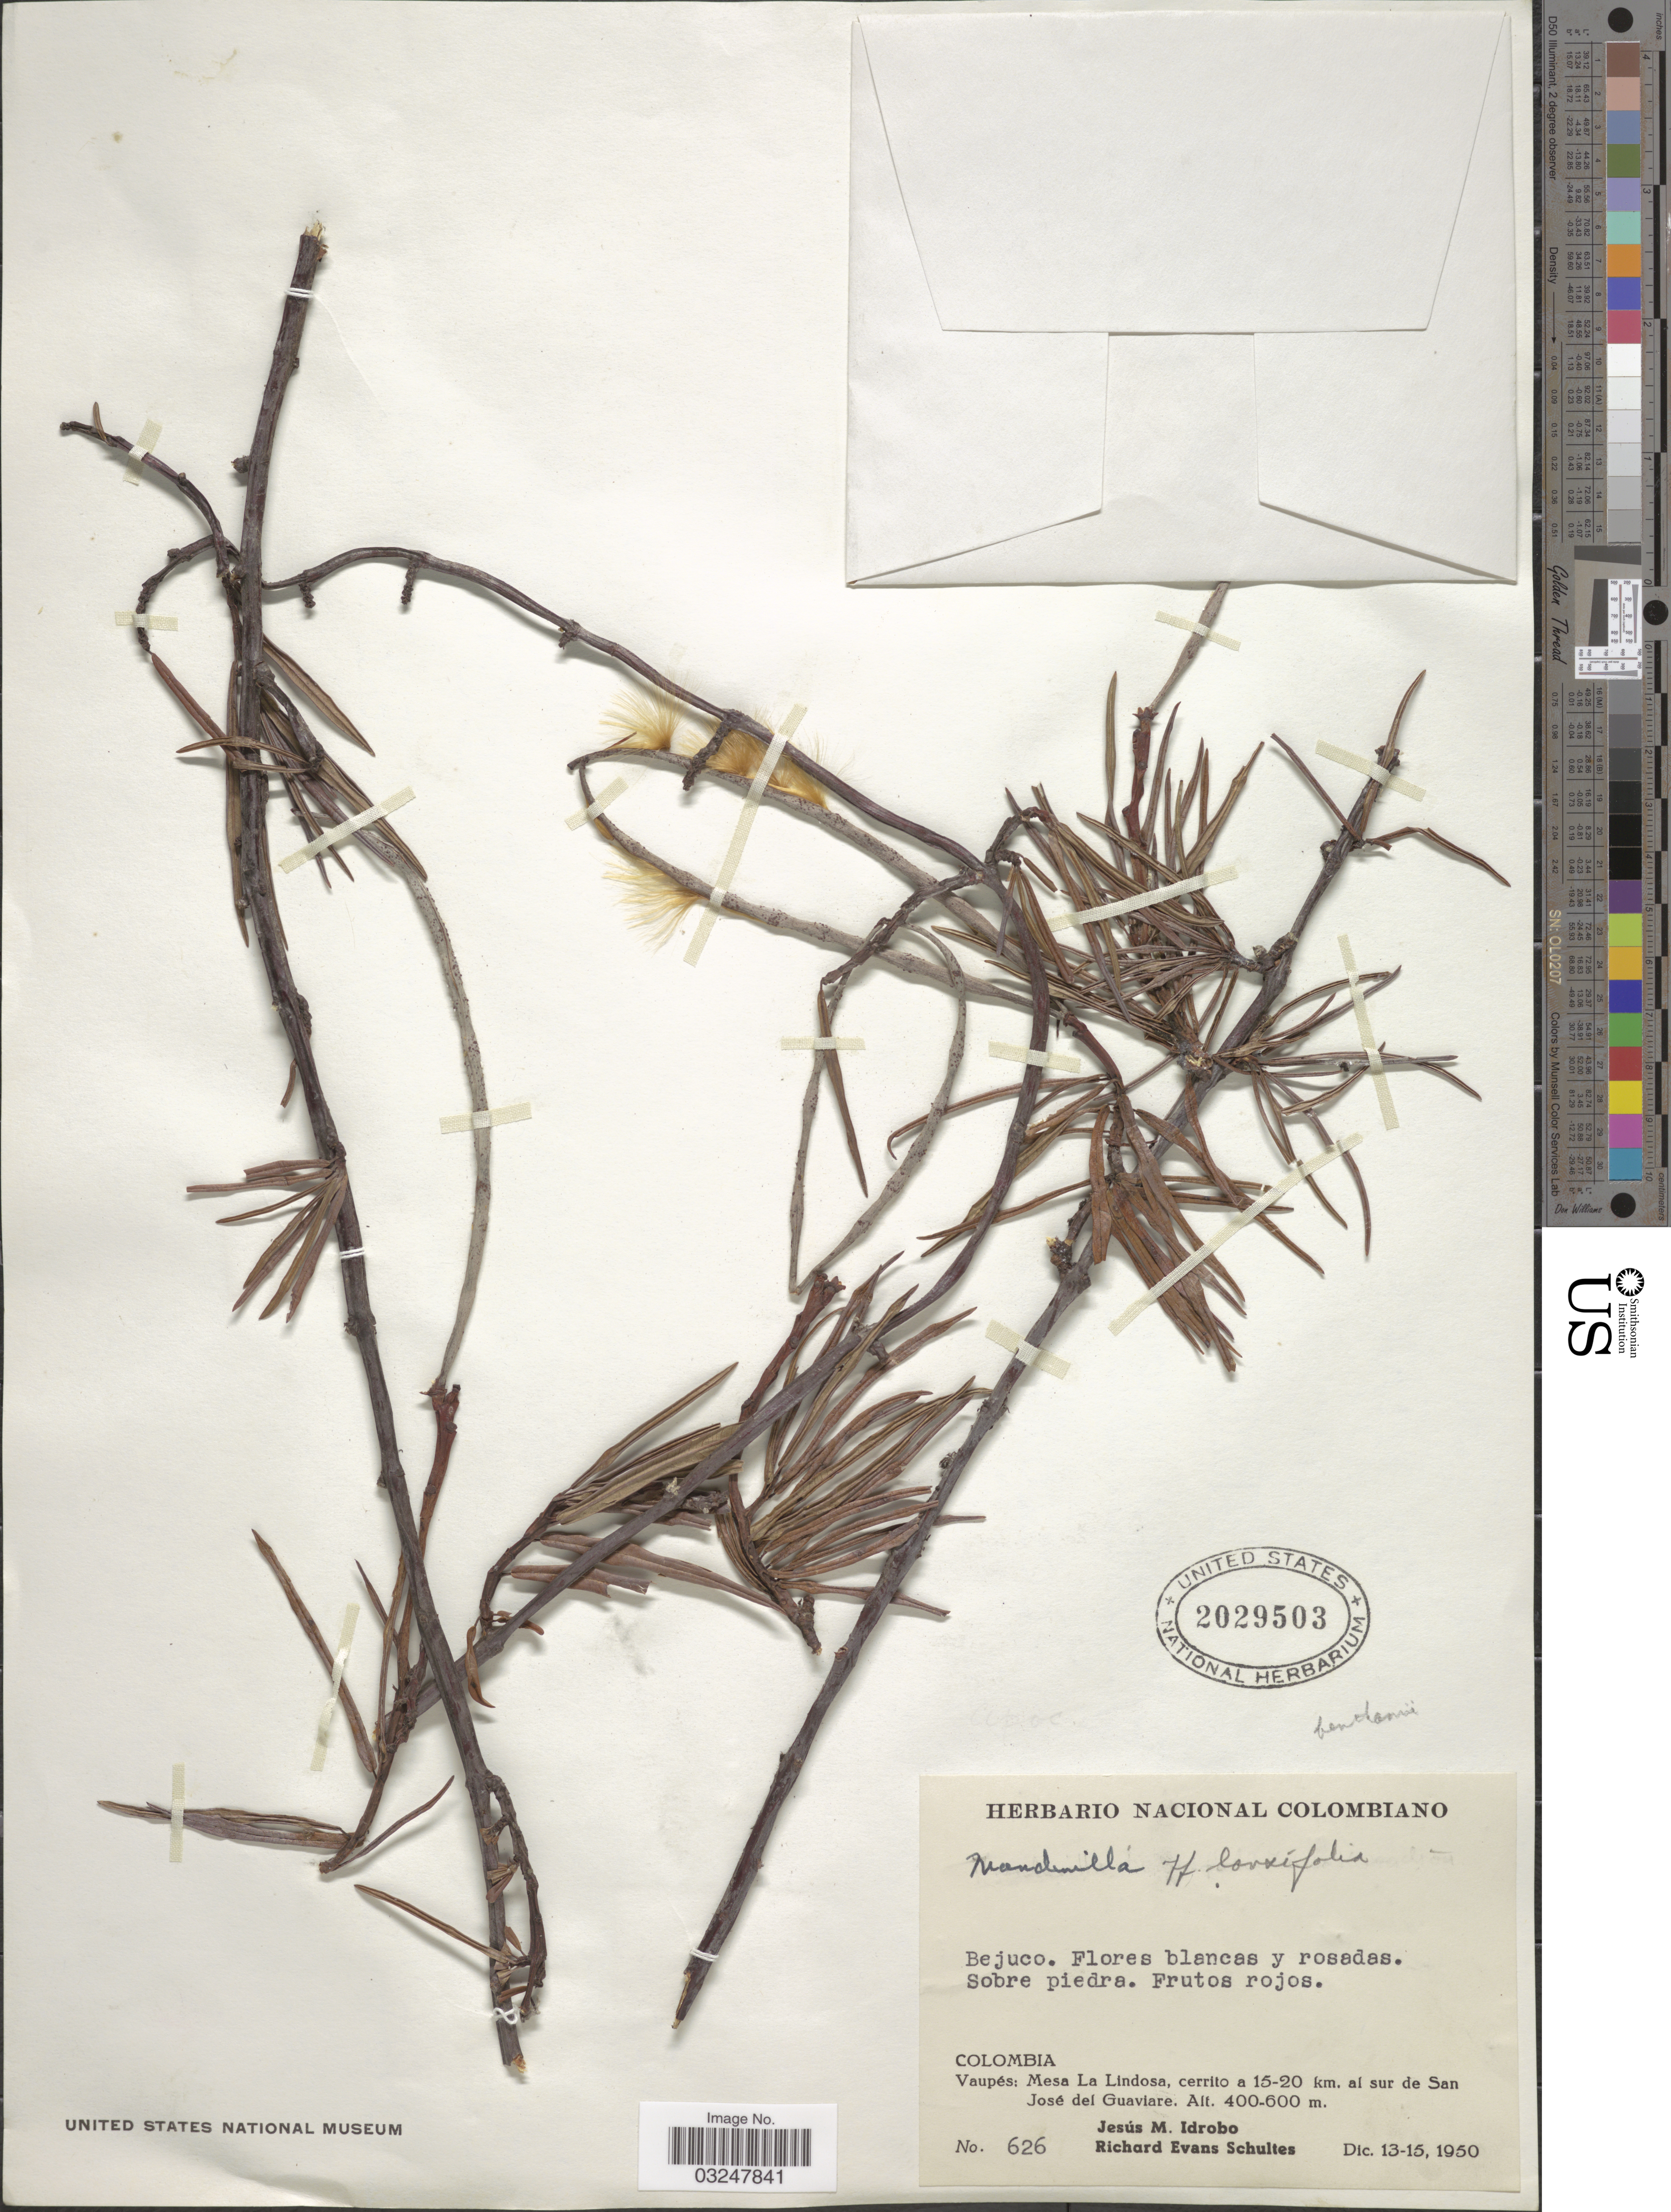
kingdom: Plantae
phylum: Tracheophyta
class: Magnoliopsida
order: Gentianales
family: Apocynaceae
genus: Mandevilla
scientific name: Mandevilla lancifolia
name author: Woodson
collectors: J. M. Idrobo & R. E. Schultes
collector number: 626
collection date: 1950-12-13/1950-12-15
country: Colombia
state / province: Vaupés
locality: Vaupés: Mesa La Lindosa, cerrito a 15-20 km. al sur de San José del Guaviare.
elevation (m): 400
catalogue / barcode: US 2029503